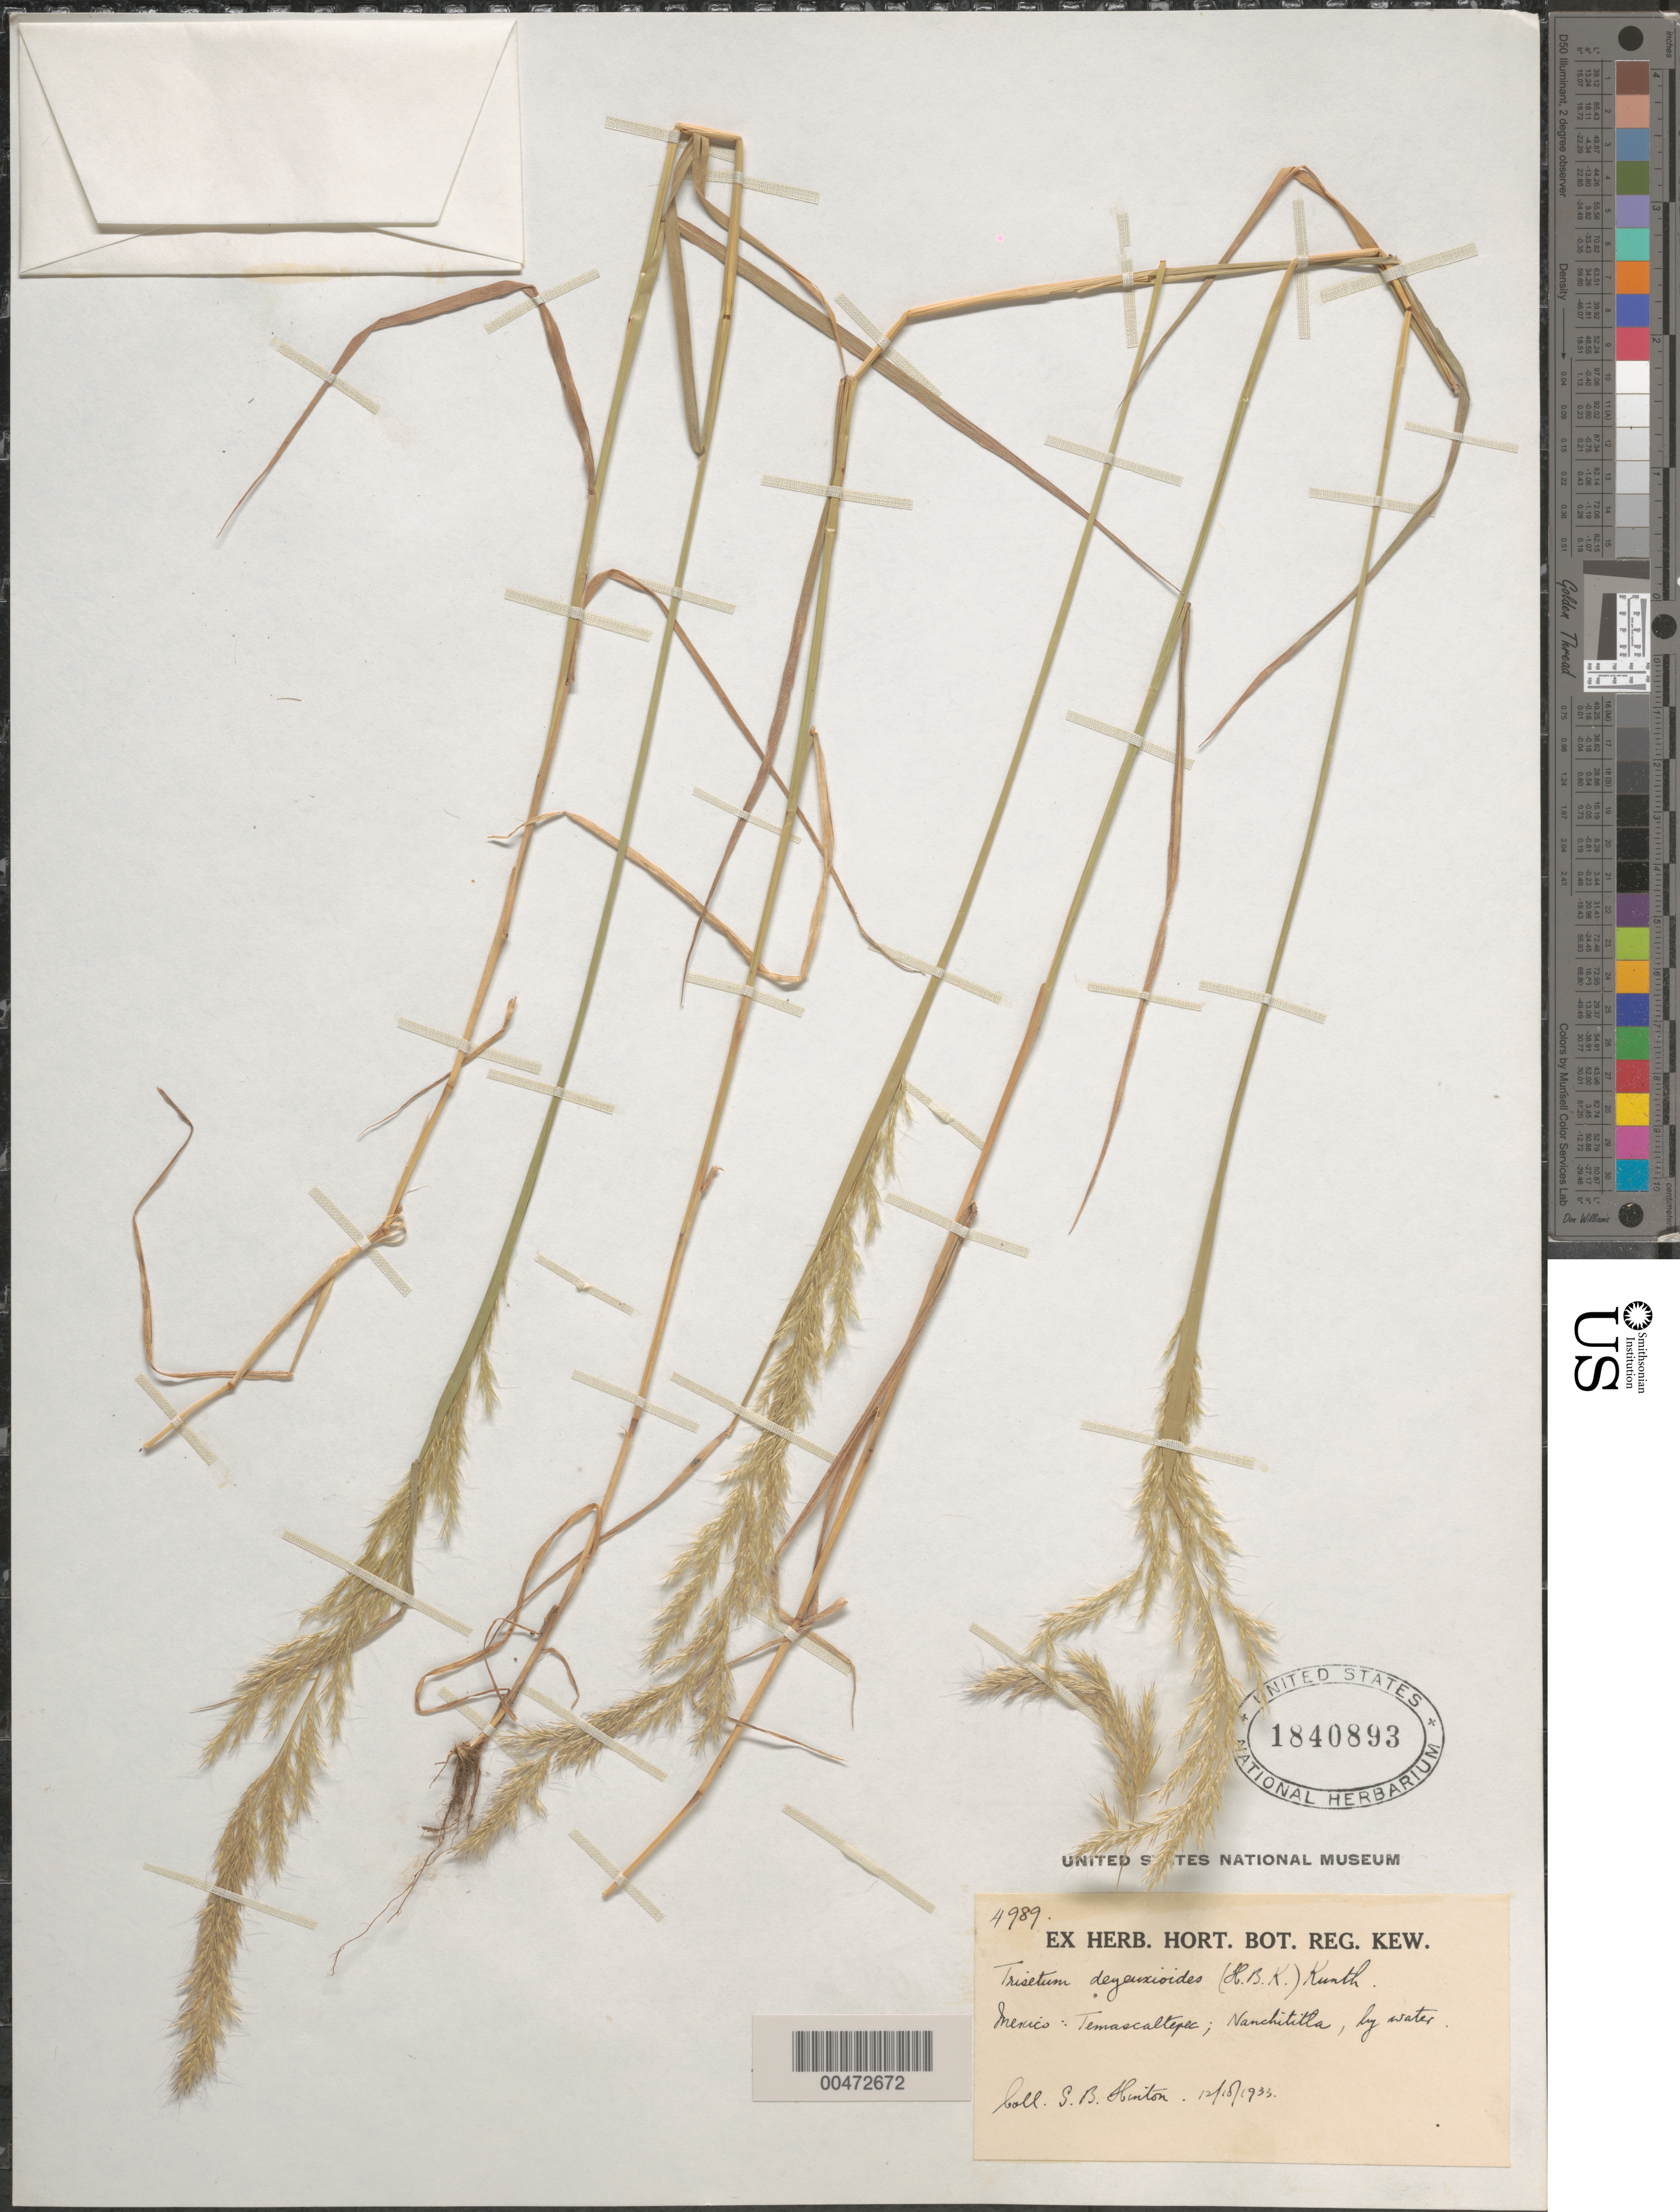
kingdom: Plantae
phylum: Tracheophyta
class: Liliopsida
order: Poales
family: Poaceae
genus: Trisetum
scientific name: Trisetum deyeuxioides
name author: (Kunth) Kunth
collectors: G. B. Hinton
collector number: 4989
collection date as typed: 10 Dec 1933 or 12 Oct 1933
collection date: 1933-10-12 or 1933-12-10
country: Mexico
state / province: México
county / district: Temascaltepec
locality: Temascaltepec, Nanchitla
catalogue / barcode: US 1840893